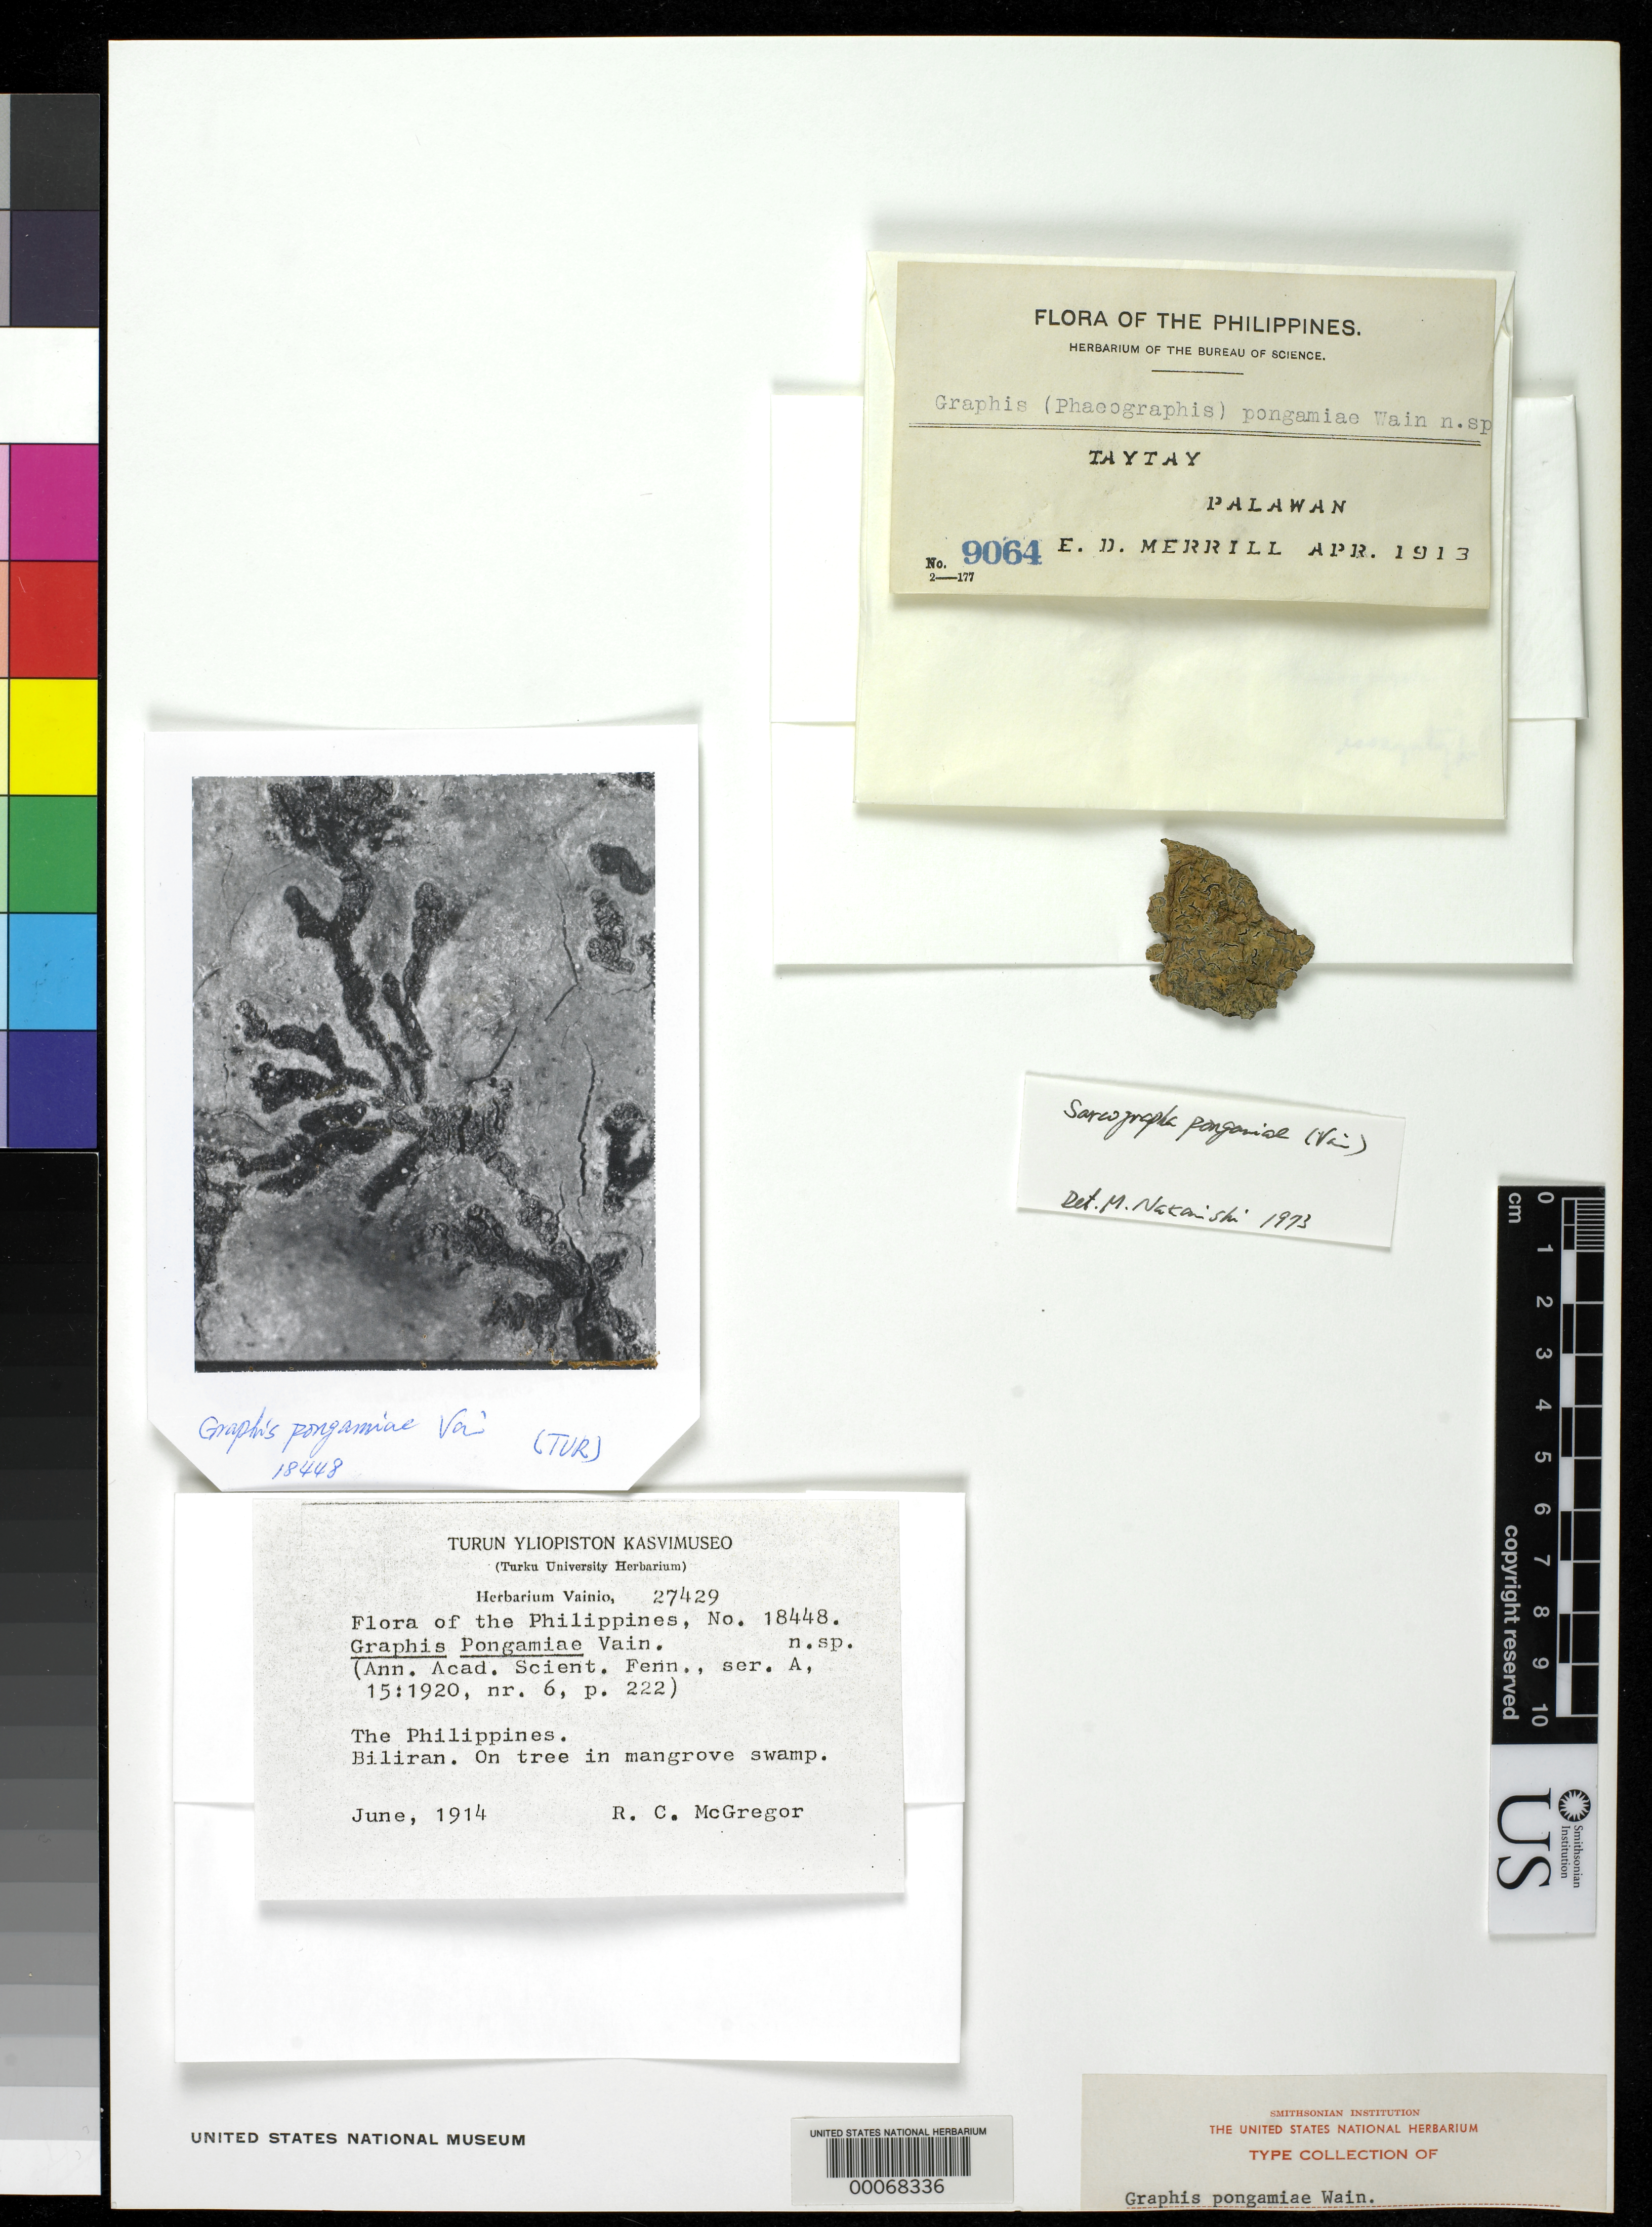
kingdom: Fungi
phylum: Ascomycota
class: Lecanoromycetes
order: Ostropales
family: Graphidaceae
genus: Graphis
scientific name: Graphis pongamiae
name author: Vain.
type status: Isosyntype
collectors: E. D. Merrill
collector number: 9064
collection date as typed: Apr 1913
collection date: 1913-04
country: Philippines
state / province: Mimaropa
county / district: Palawan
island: Palawan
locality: Taytay.